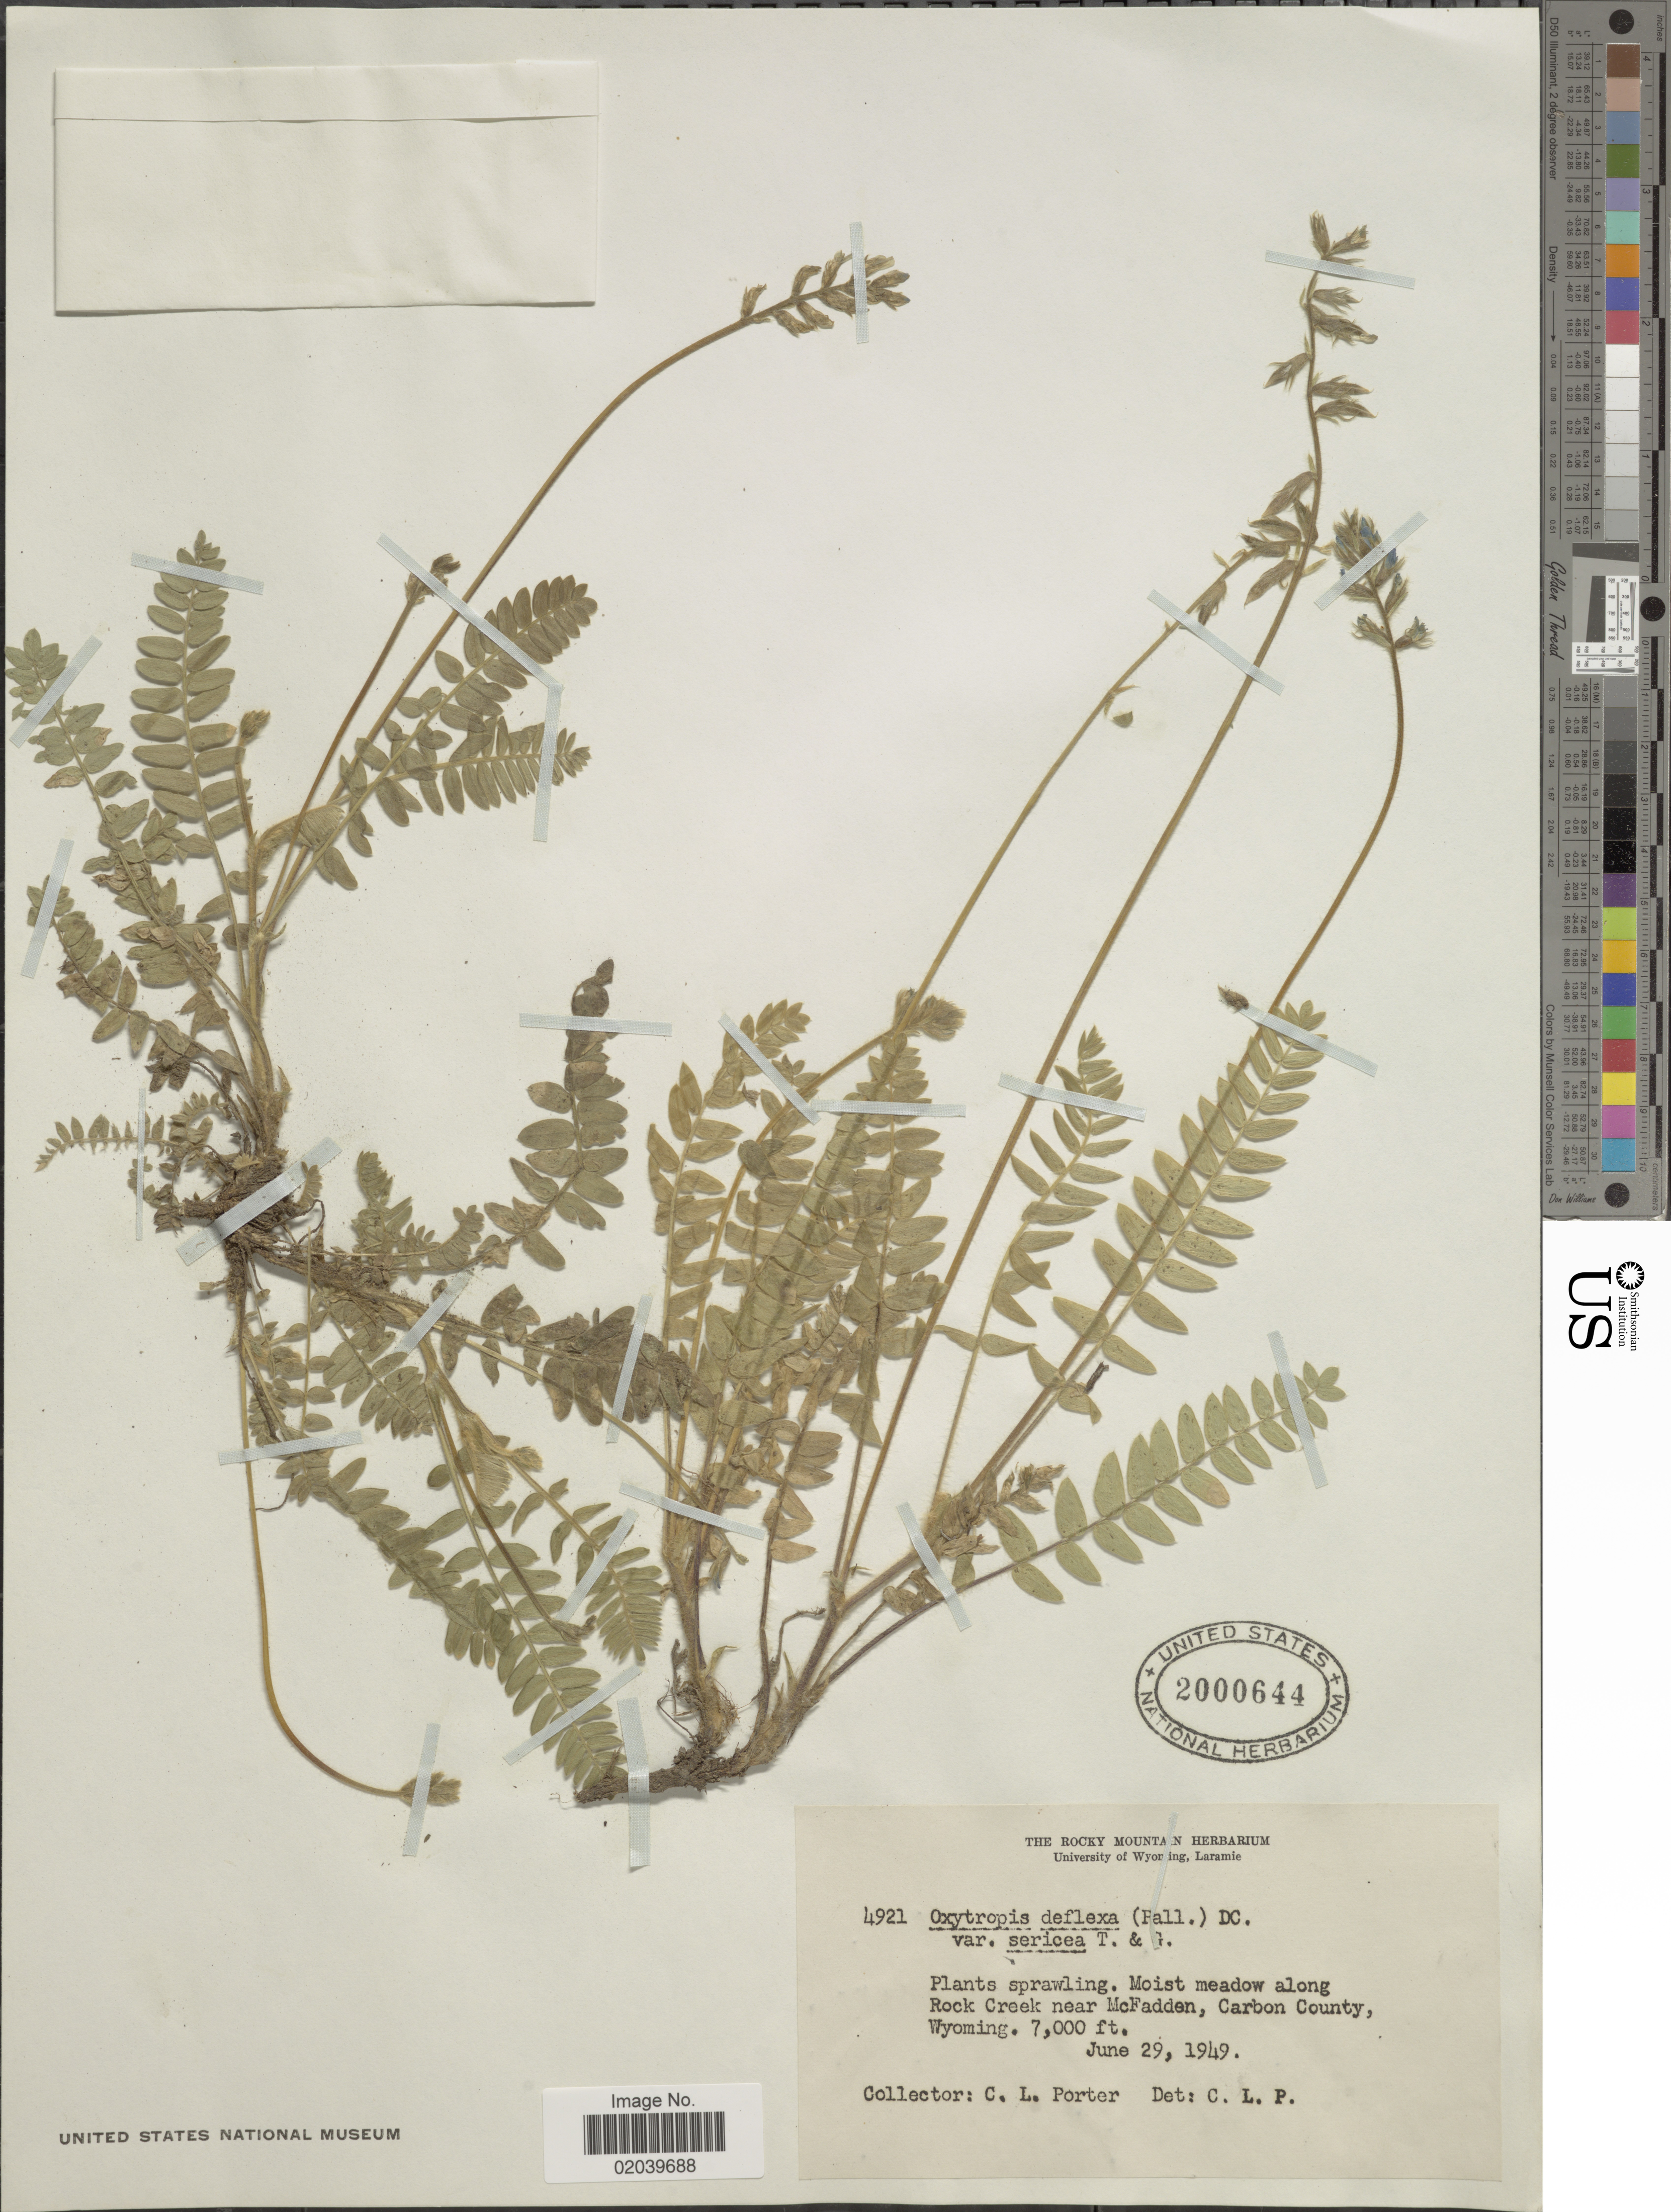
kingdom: Plantae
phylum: Tracheophyta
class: Magnoliopsida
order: Fabales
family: Fabaceae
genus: Oxytropis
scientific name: Oxytropis deflexa var. sericea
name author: Torr. & A. Gray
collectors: C. L. Porter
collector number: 4921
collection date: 1949-06-29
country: United States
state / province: Wyoming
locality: Rock Creek near McFadden, Carbon County, Wyoming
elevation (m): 2134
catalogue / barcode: US 2000644